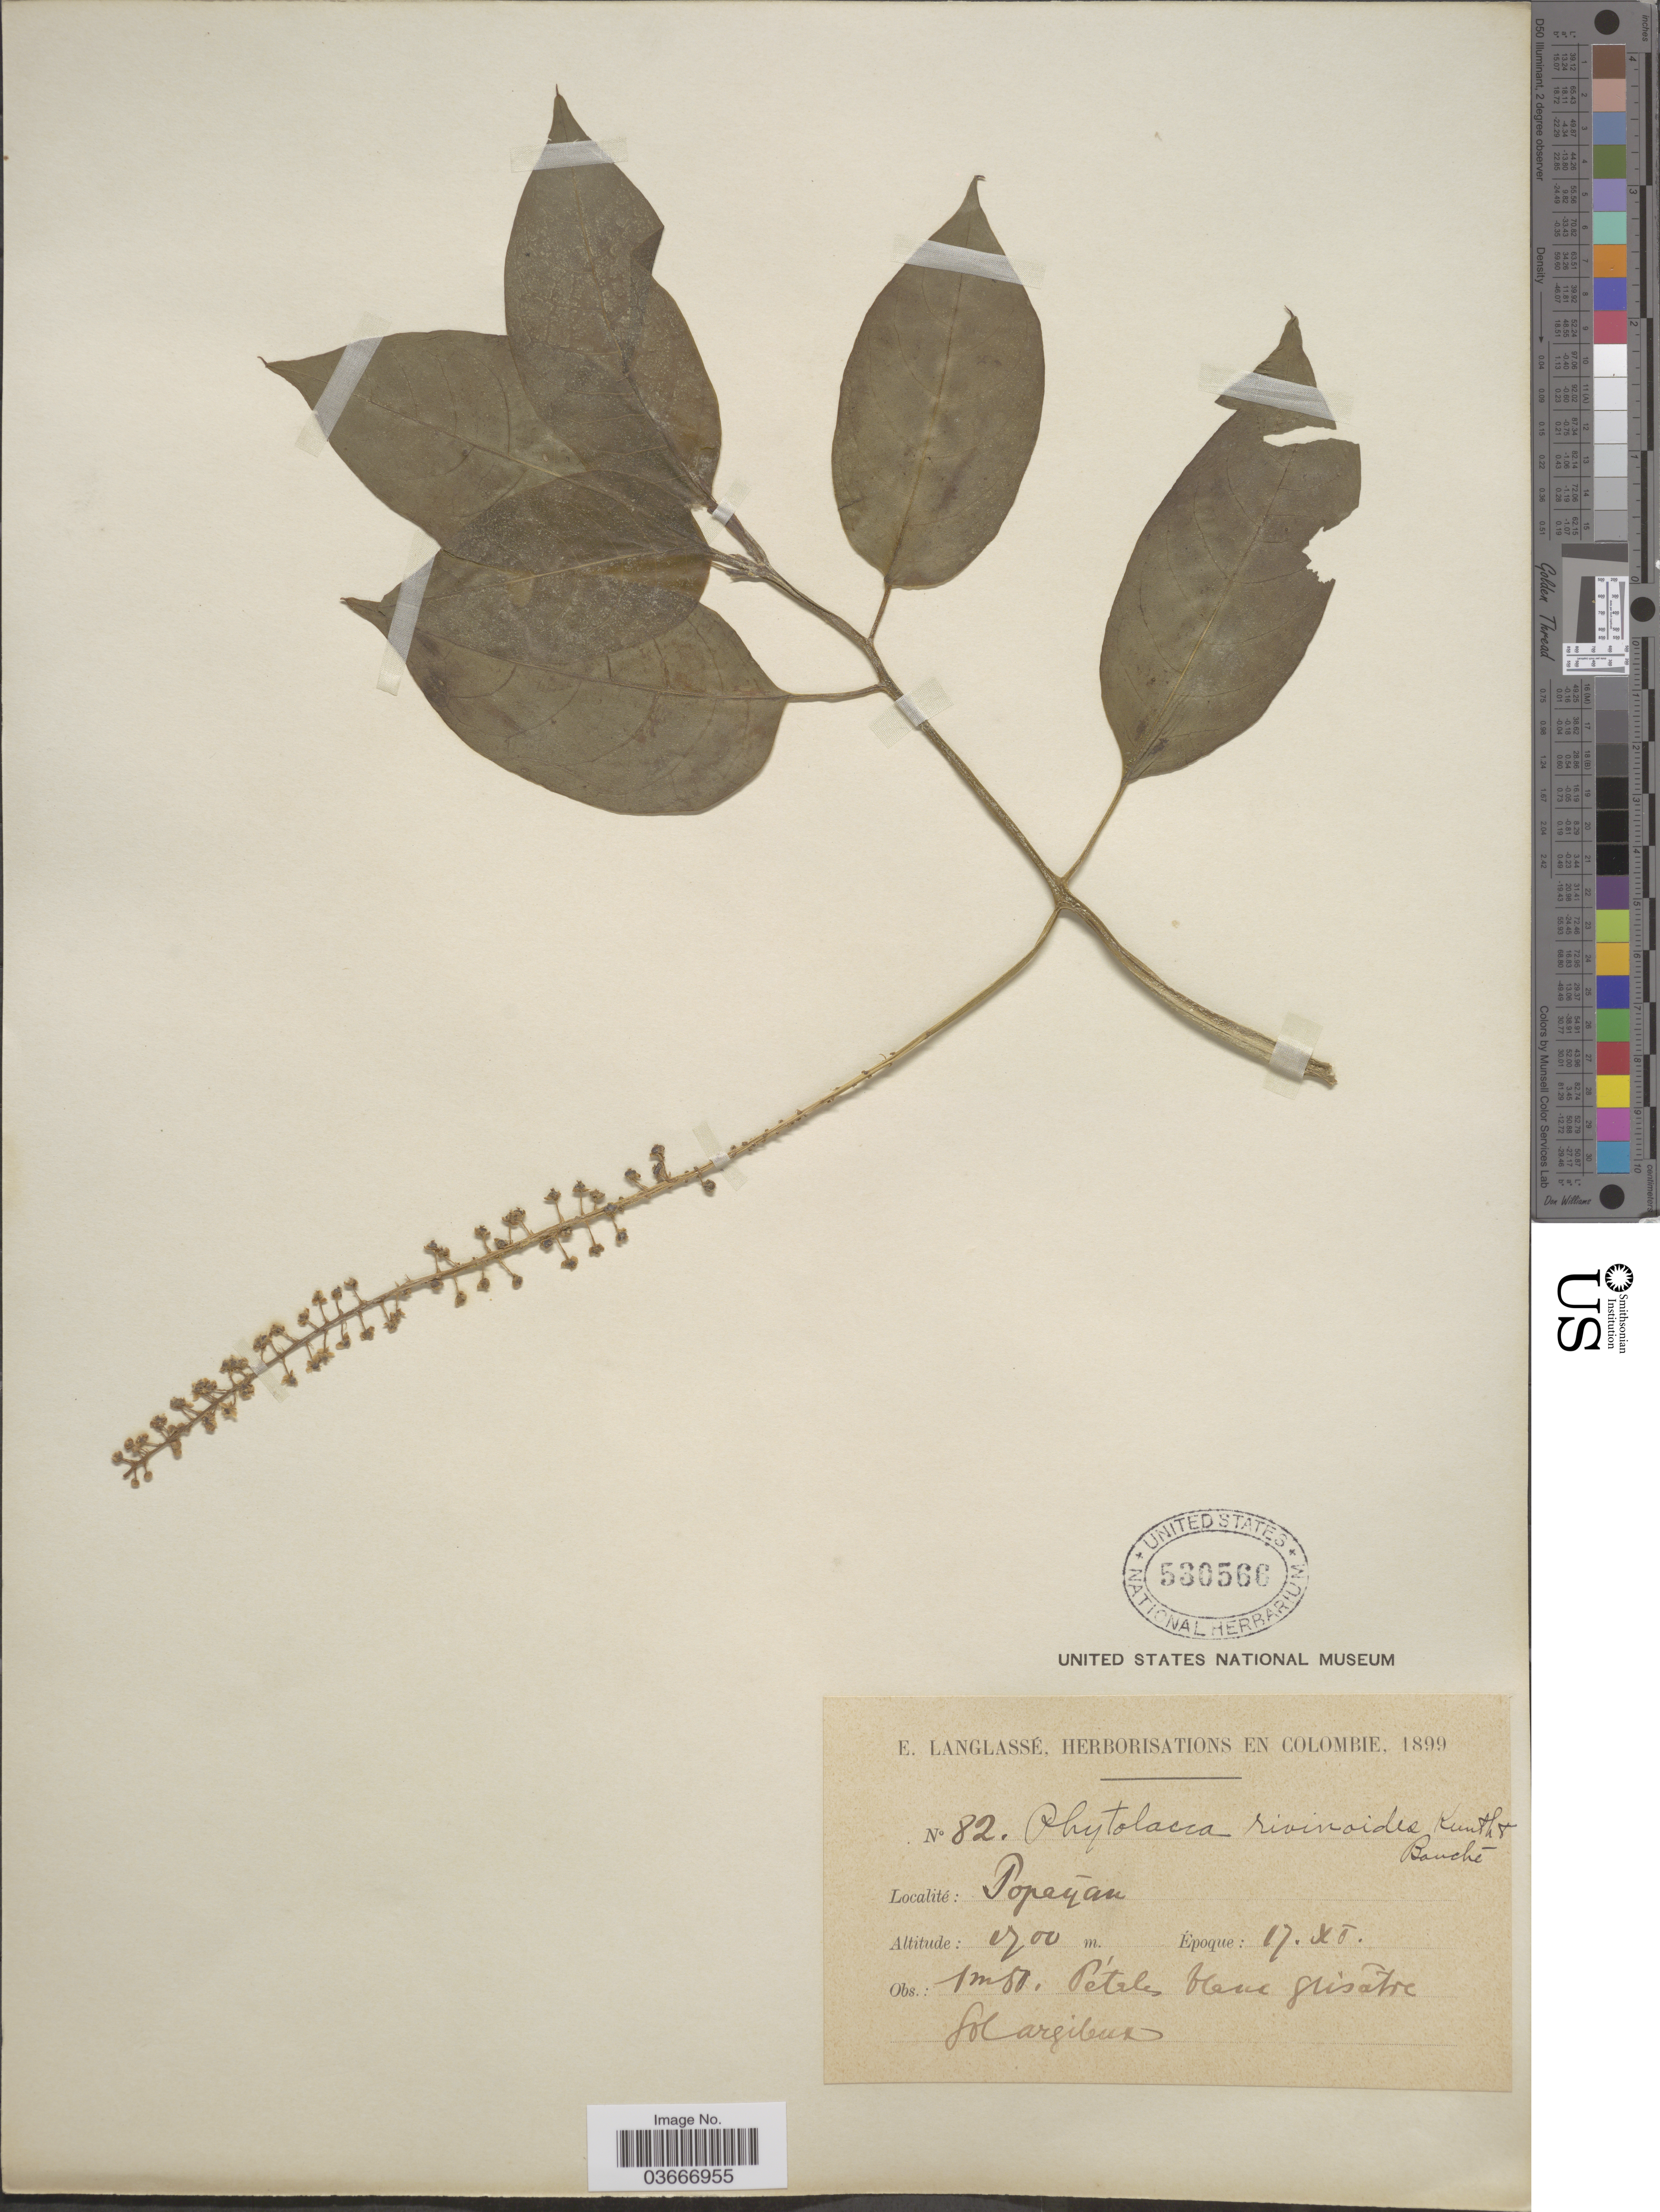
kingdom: Plantae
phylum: Tracheophyta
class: Magnoliopsida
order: Caryophyllales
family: Phytolaccaceae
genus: Phytolacca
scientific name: Phytolacca rivinoides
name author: Kunth & C.D. Bouché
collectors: E. Langlassé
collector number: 82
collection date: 1899-11-17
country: Colombia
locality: Popayan.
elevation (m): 700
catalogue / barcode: US 530566